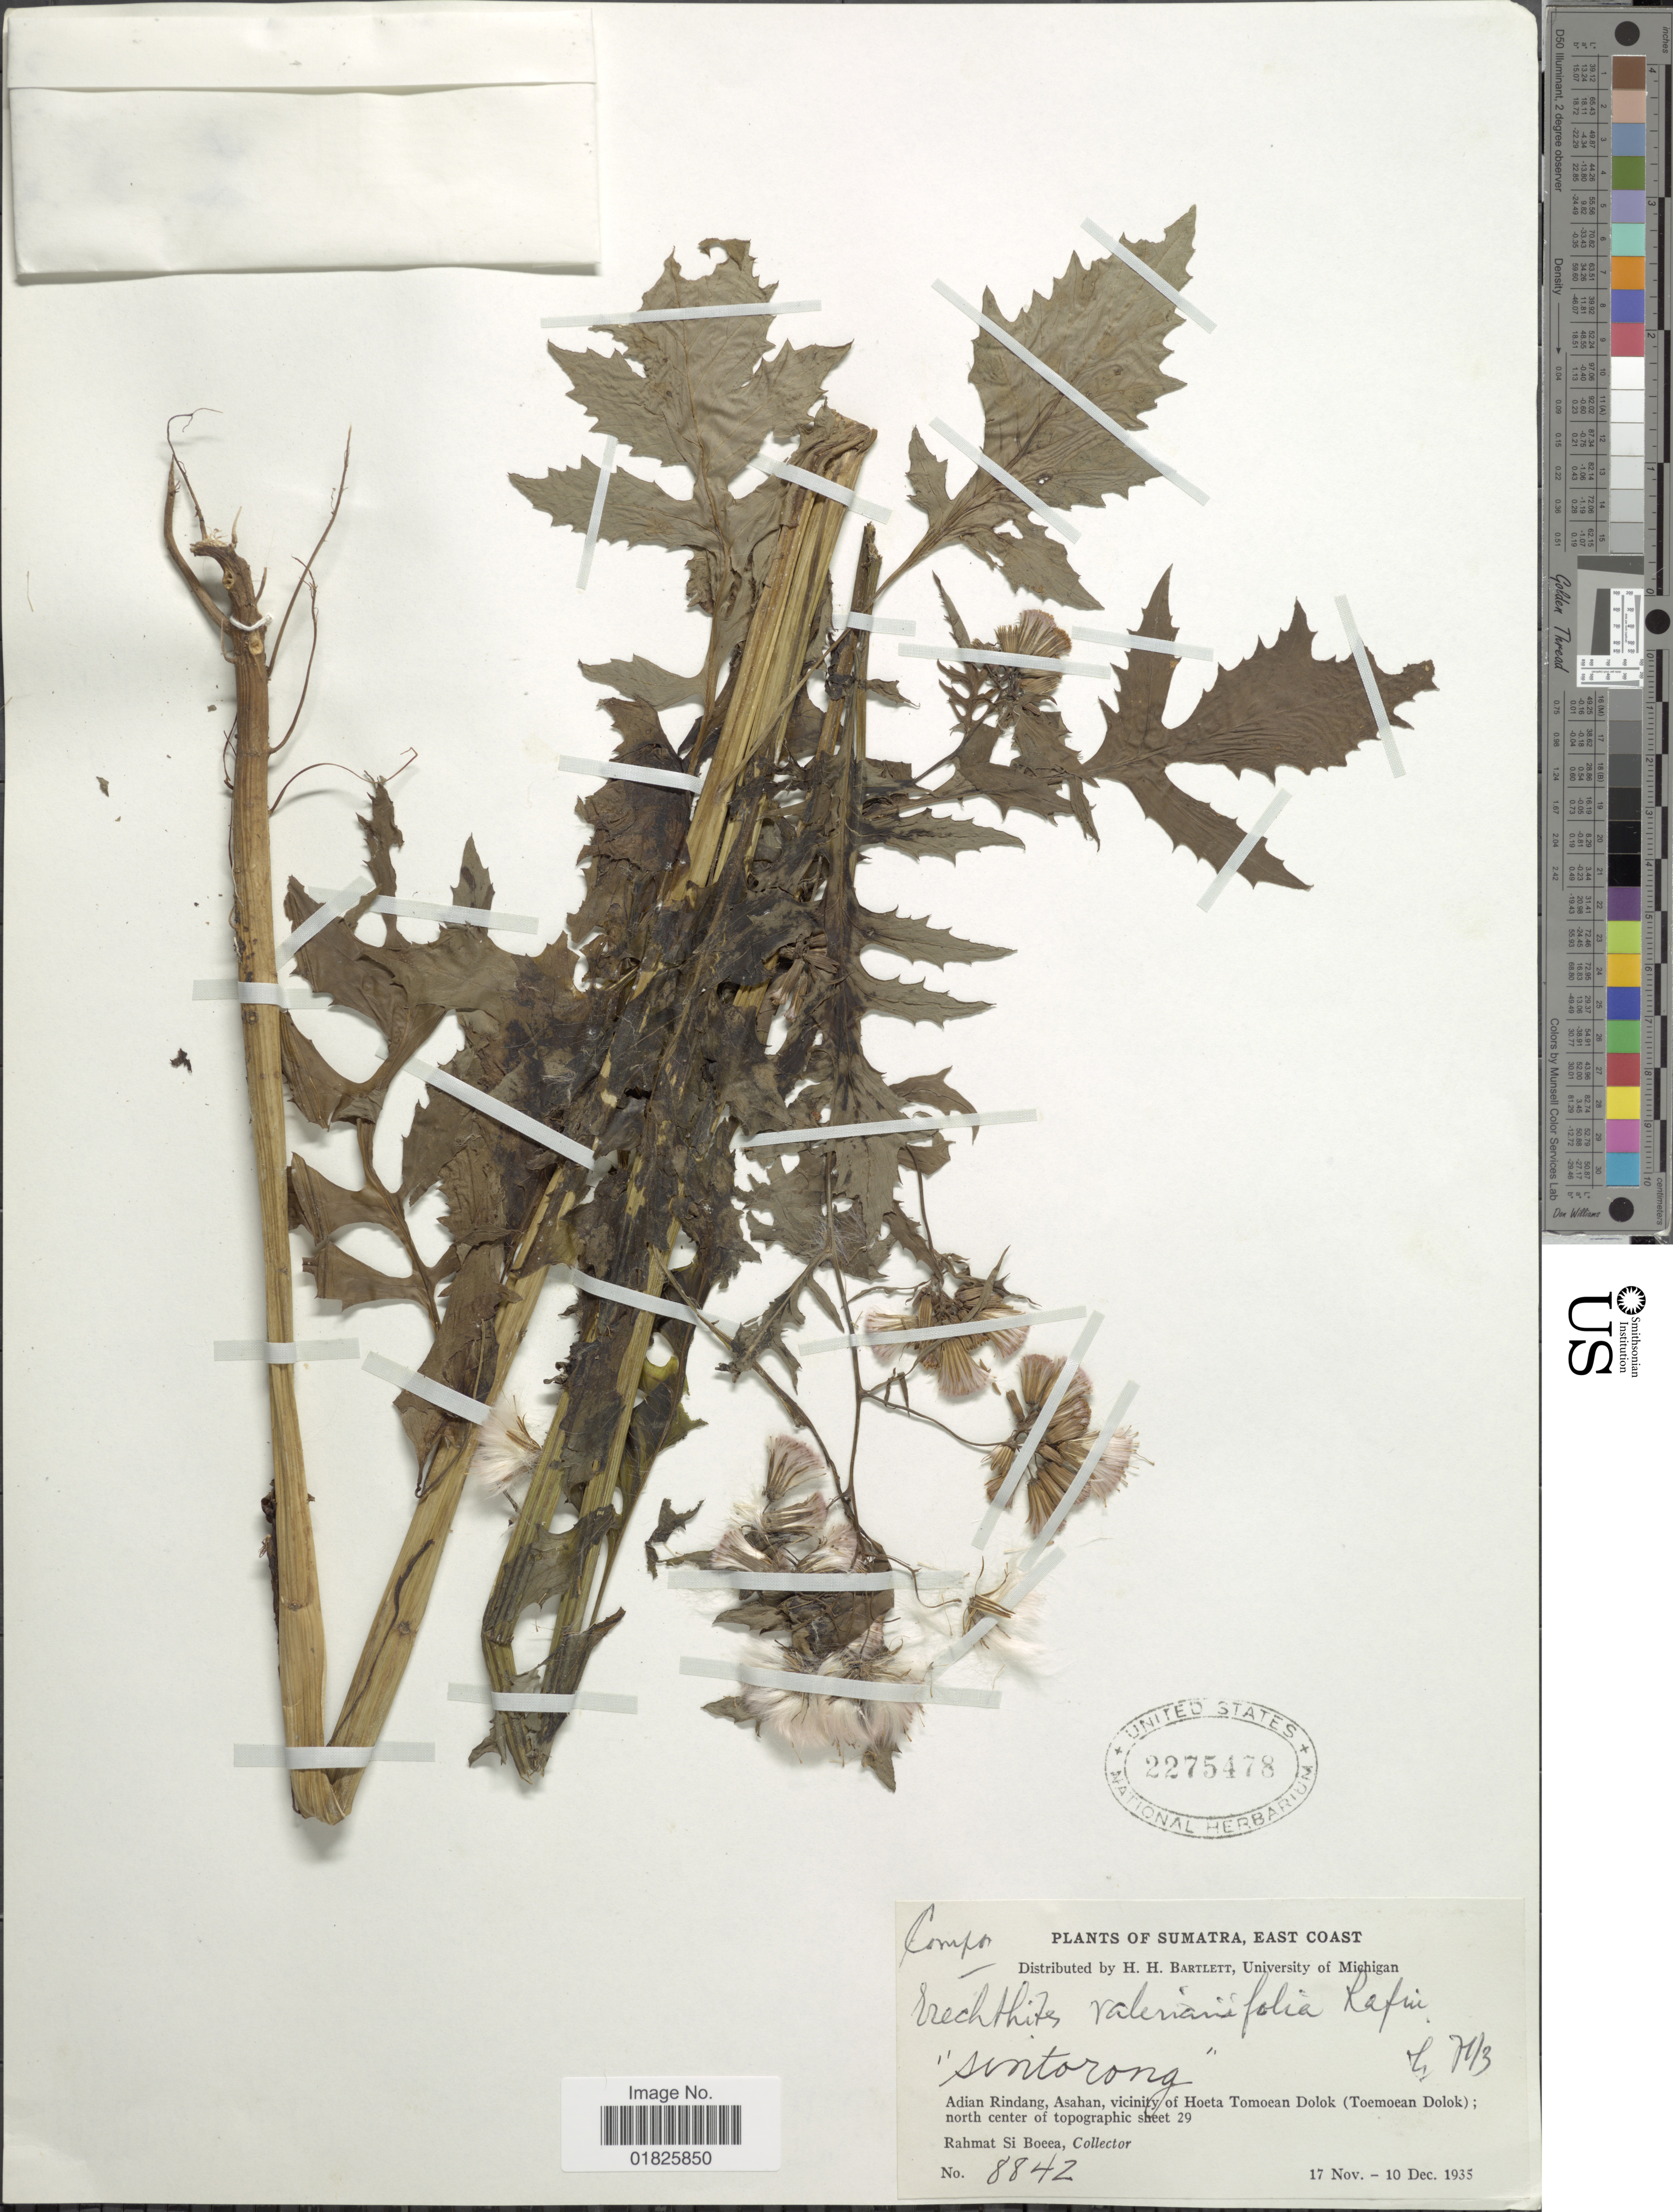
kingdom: Plantae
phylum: Tracheophyta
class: Magnoliopsida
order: Asterales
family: Asteraceae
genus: Erechtites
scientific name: Erechtites valerianifolius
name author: (Link ex Spreng.) DC.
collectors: Rahmat Si Boeea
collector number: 8842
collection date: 1935-11-17/1935-12-10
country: Indonesia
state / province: Sumatra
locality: East Coast, Adian Rindang, Asahan, Vicinity of Hoeta Tomoean Dolok (Toemoean Dolok)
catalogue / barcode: US 2275478